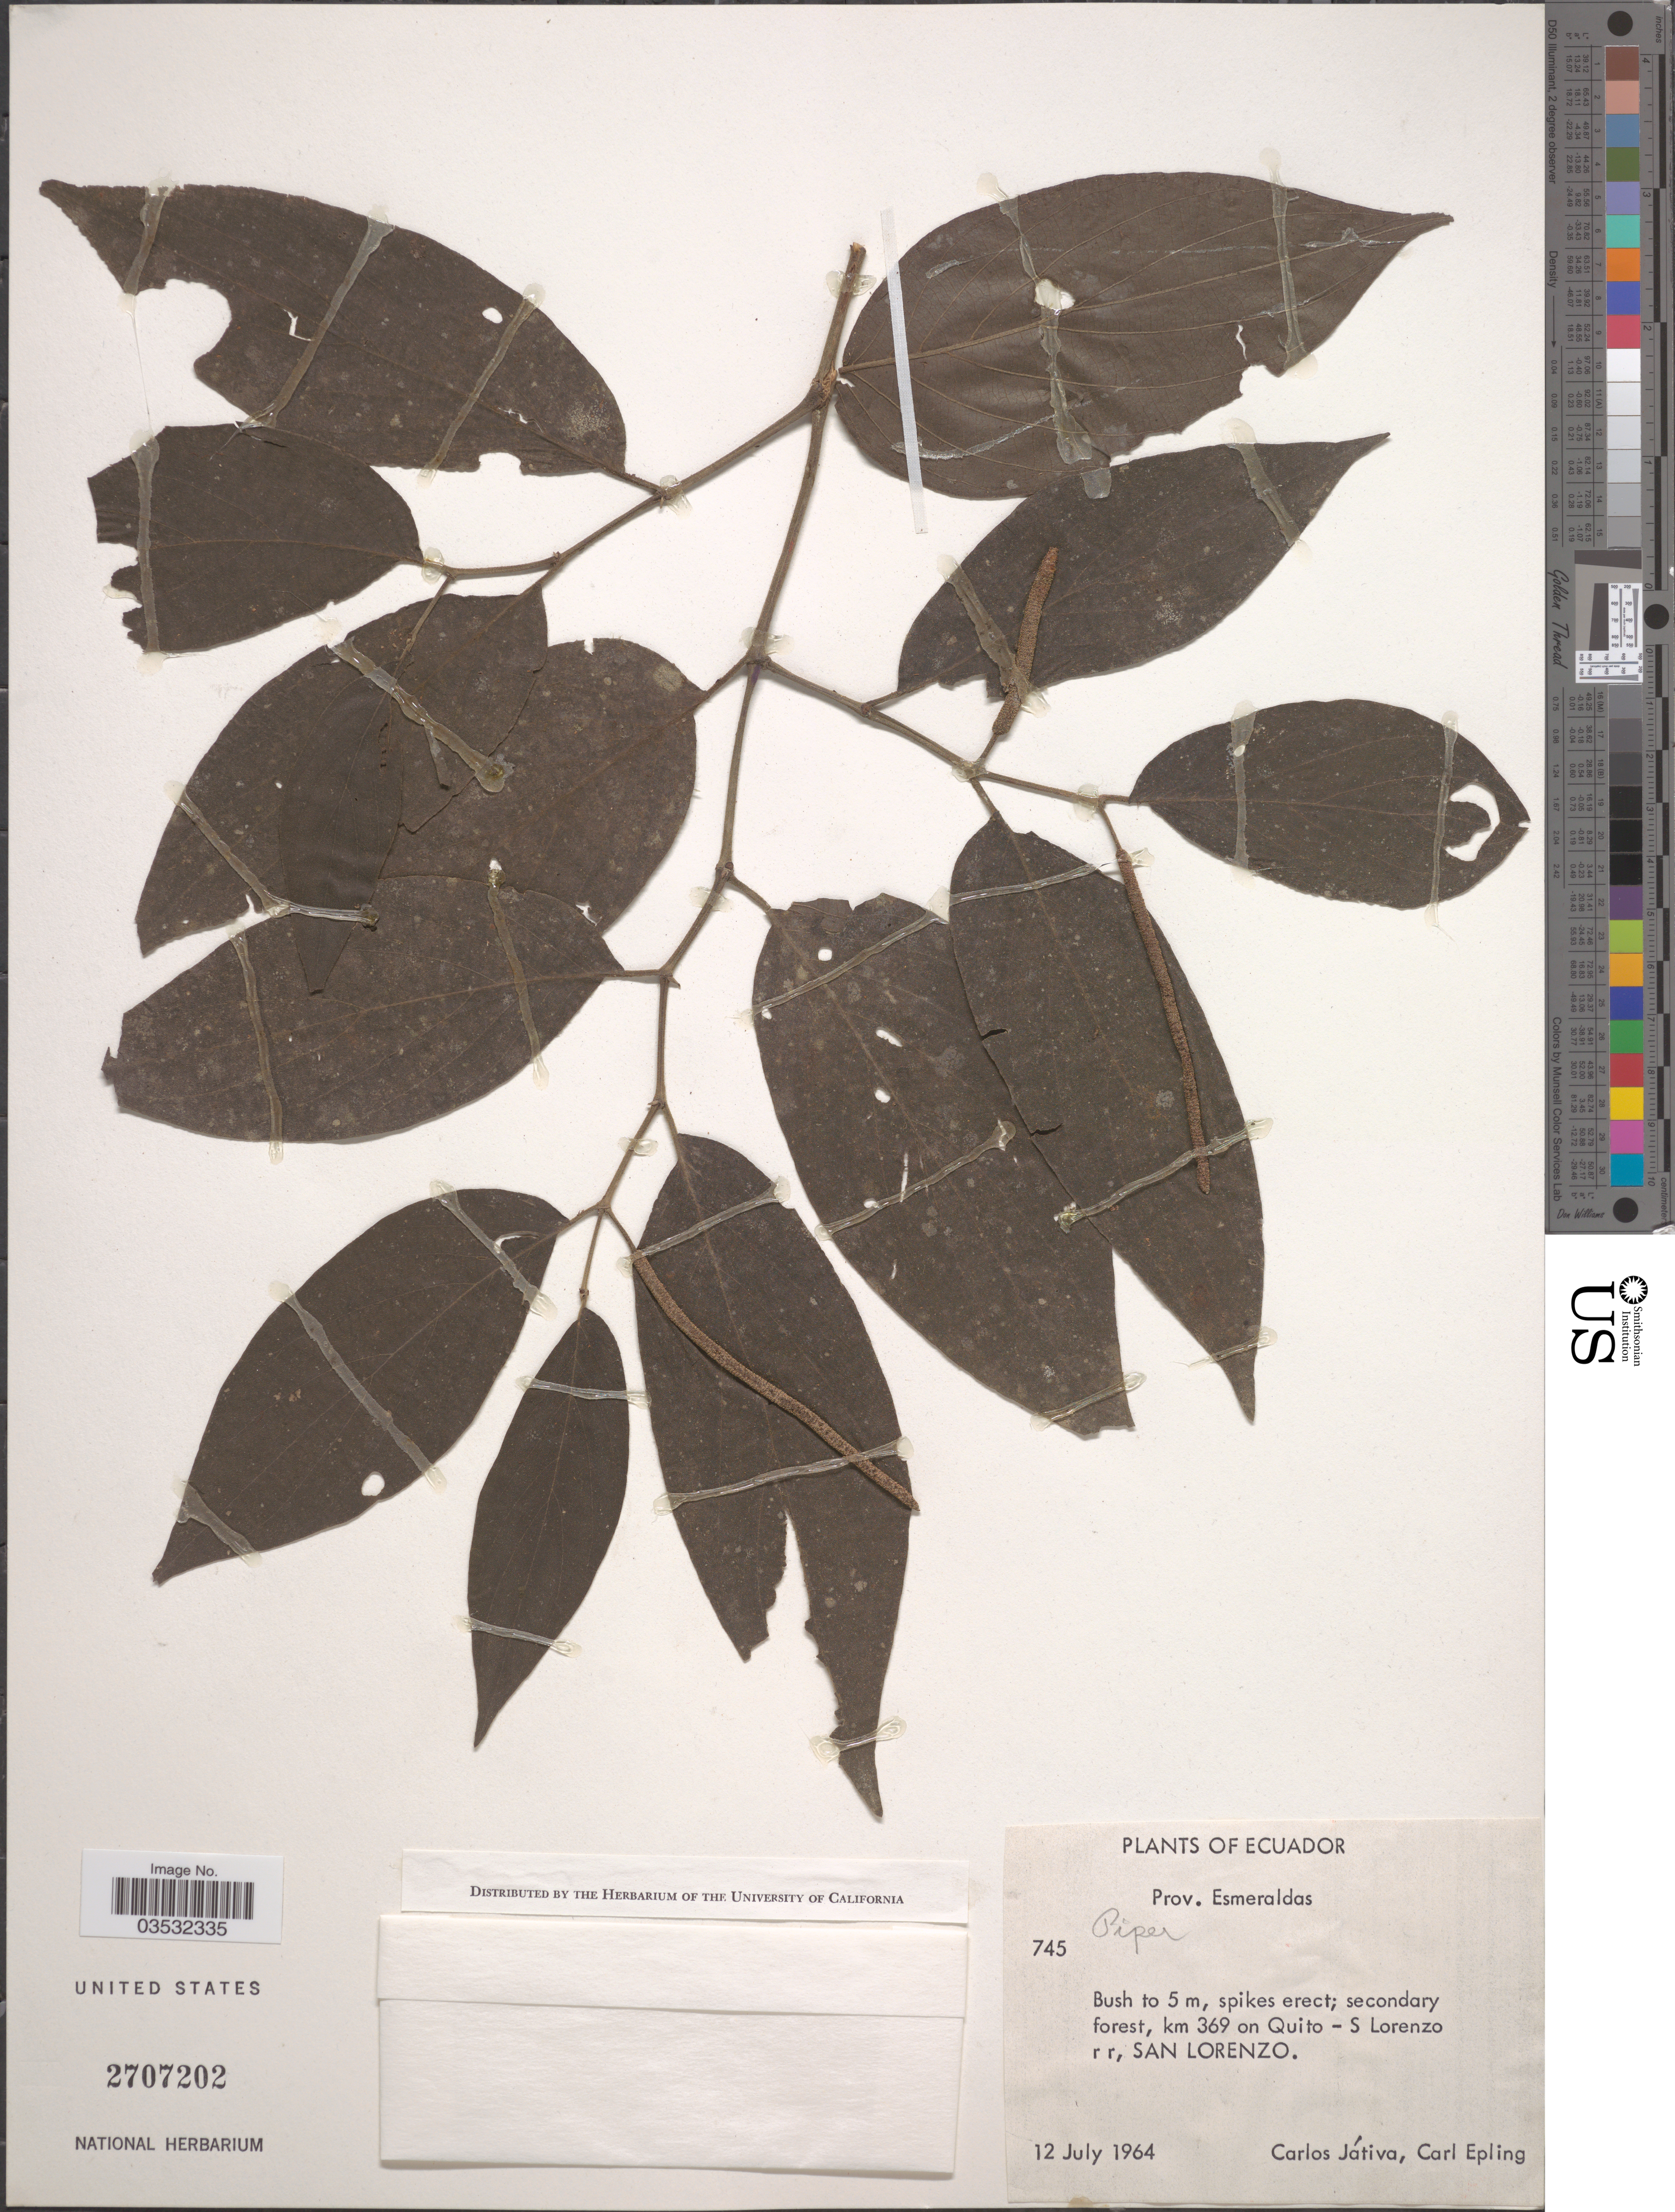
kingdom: Plantae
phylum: Tracheophyta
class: Magnoliopsida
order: Piperales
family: Piperaceae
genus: Piper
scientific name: Piper sp.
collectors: C. D. Játiva & C. C. Epling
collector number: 745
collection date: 1964-07-12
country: Ecuador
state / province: Esmeraldas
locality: Km 369 on Quito-S Lorenzo r r, San Lorenzo.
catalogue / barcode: US 2707202